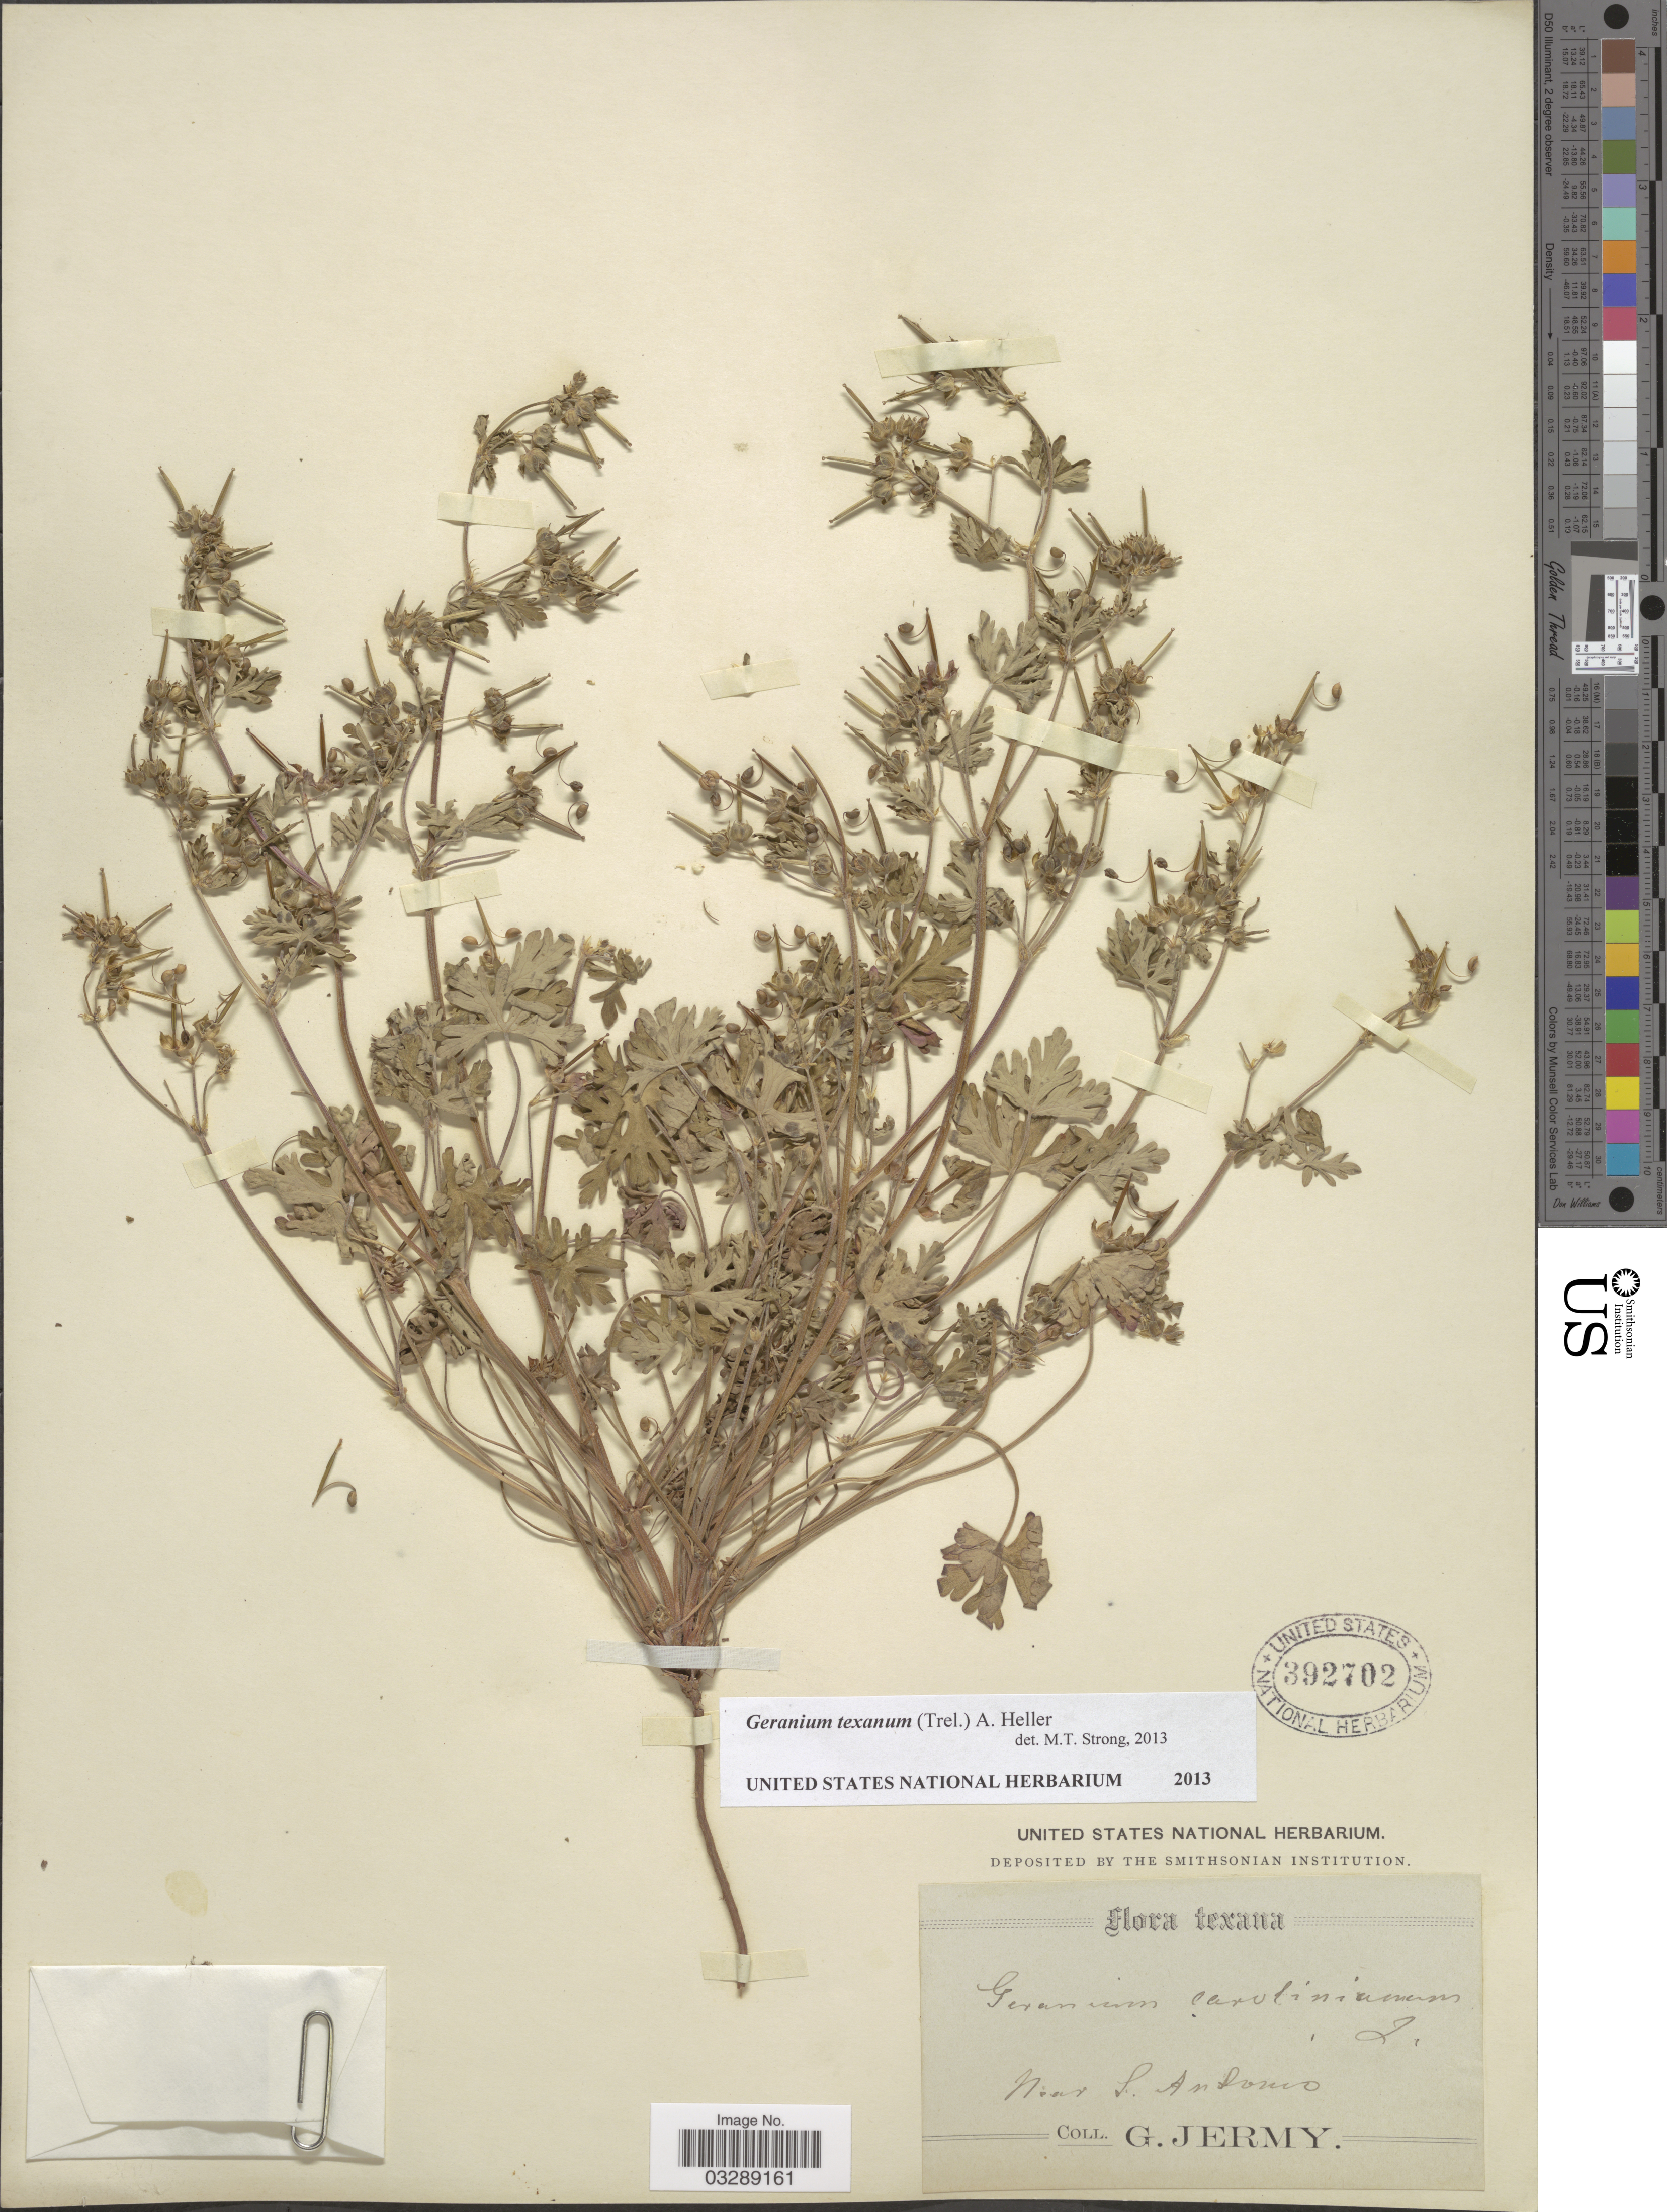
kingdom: Plantae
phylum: Tracheophyta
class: Magnoliopsida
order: Geraniales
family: Geraniaceae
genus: Geranium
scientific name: Geranium texanum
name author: (Trel.) A. Heller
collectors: G. Jermy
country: United States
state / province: Texas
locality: Near S. Antonio.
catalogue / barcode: US 392702